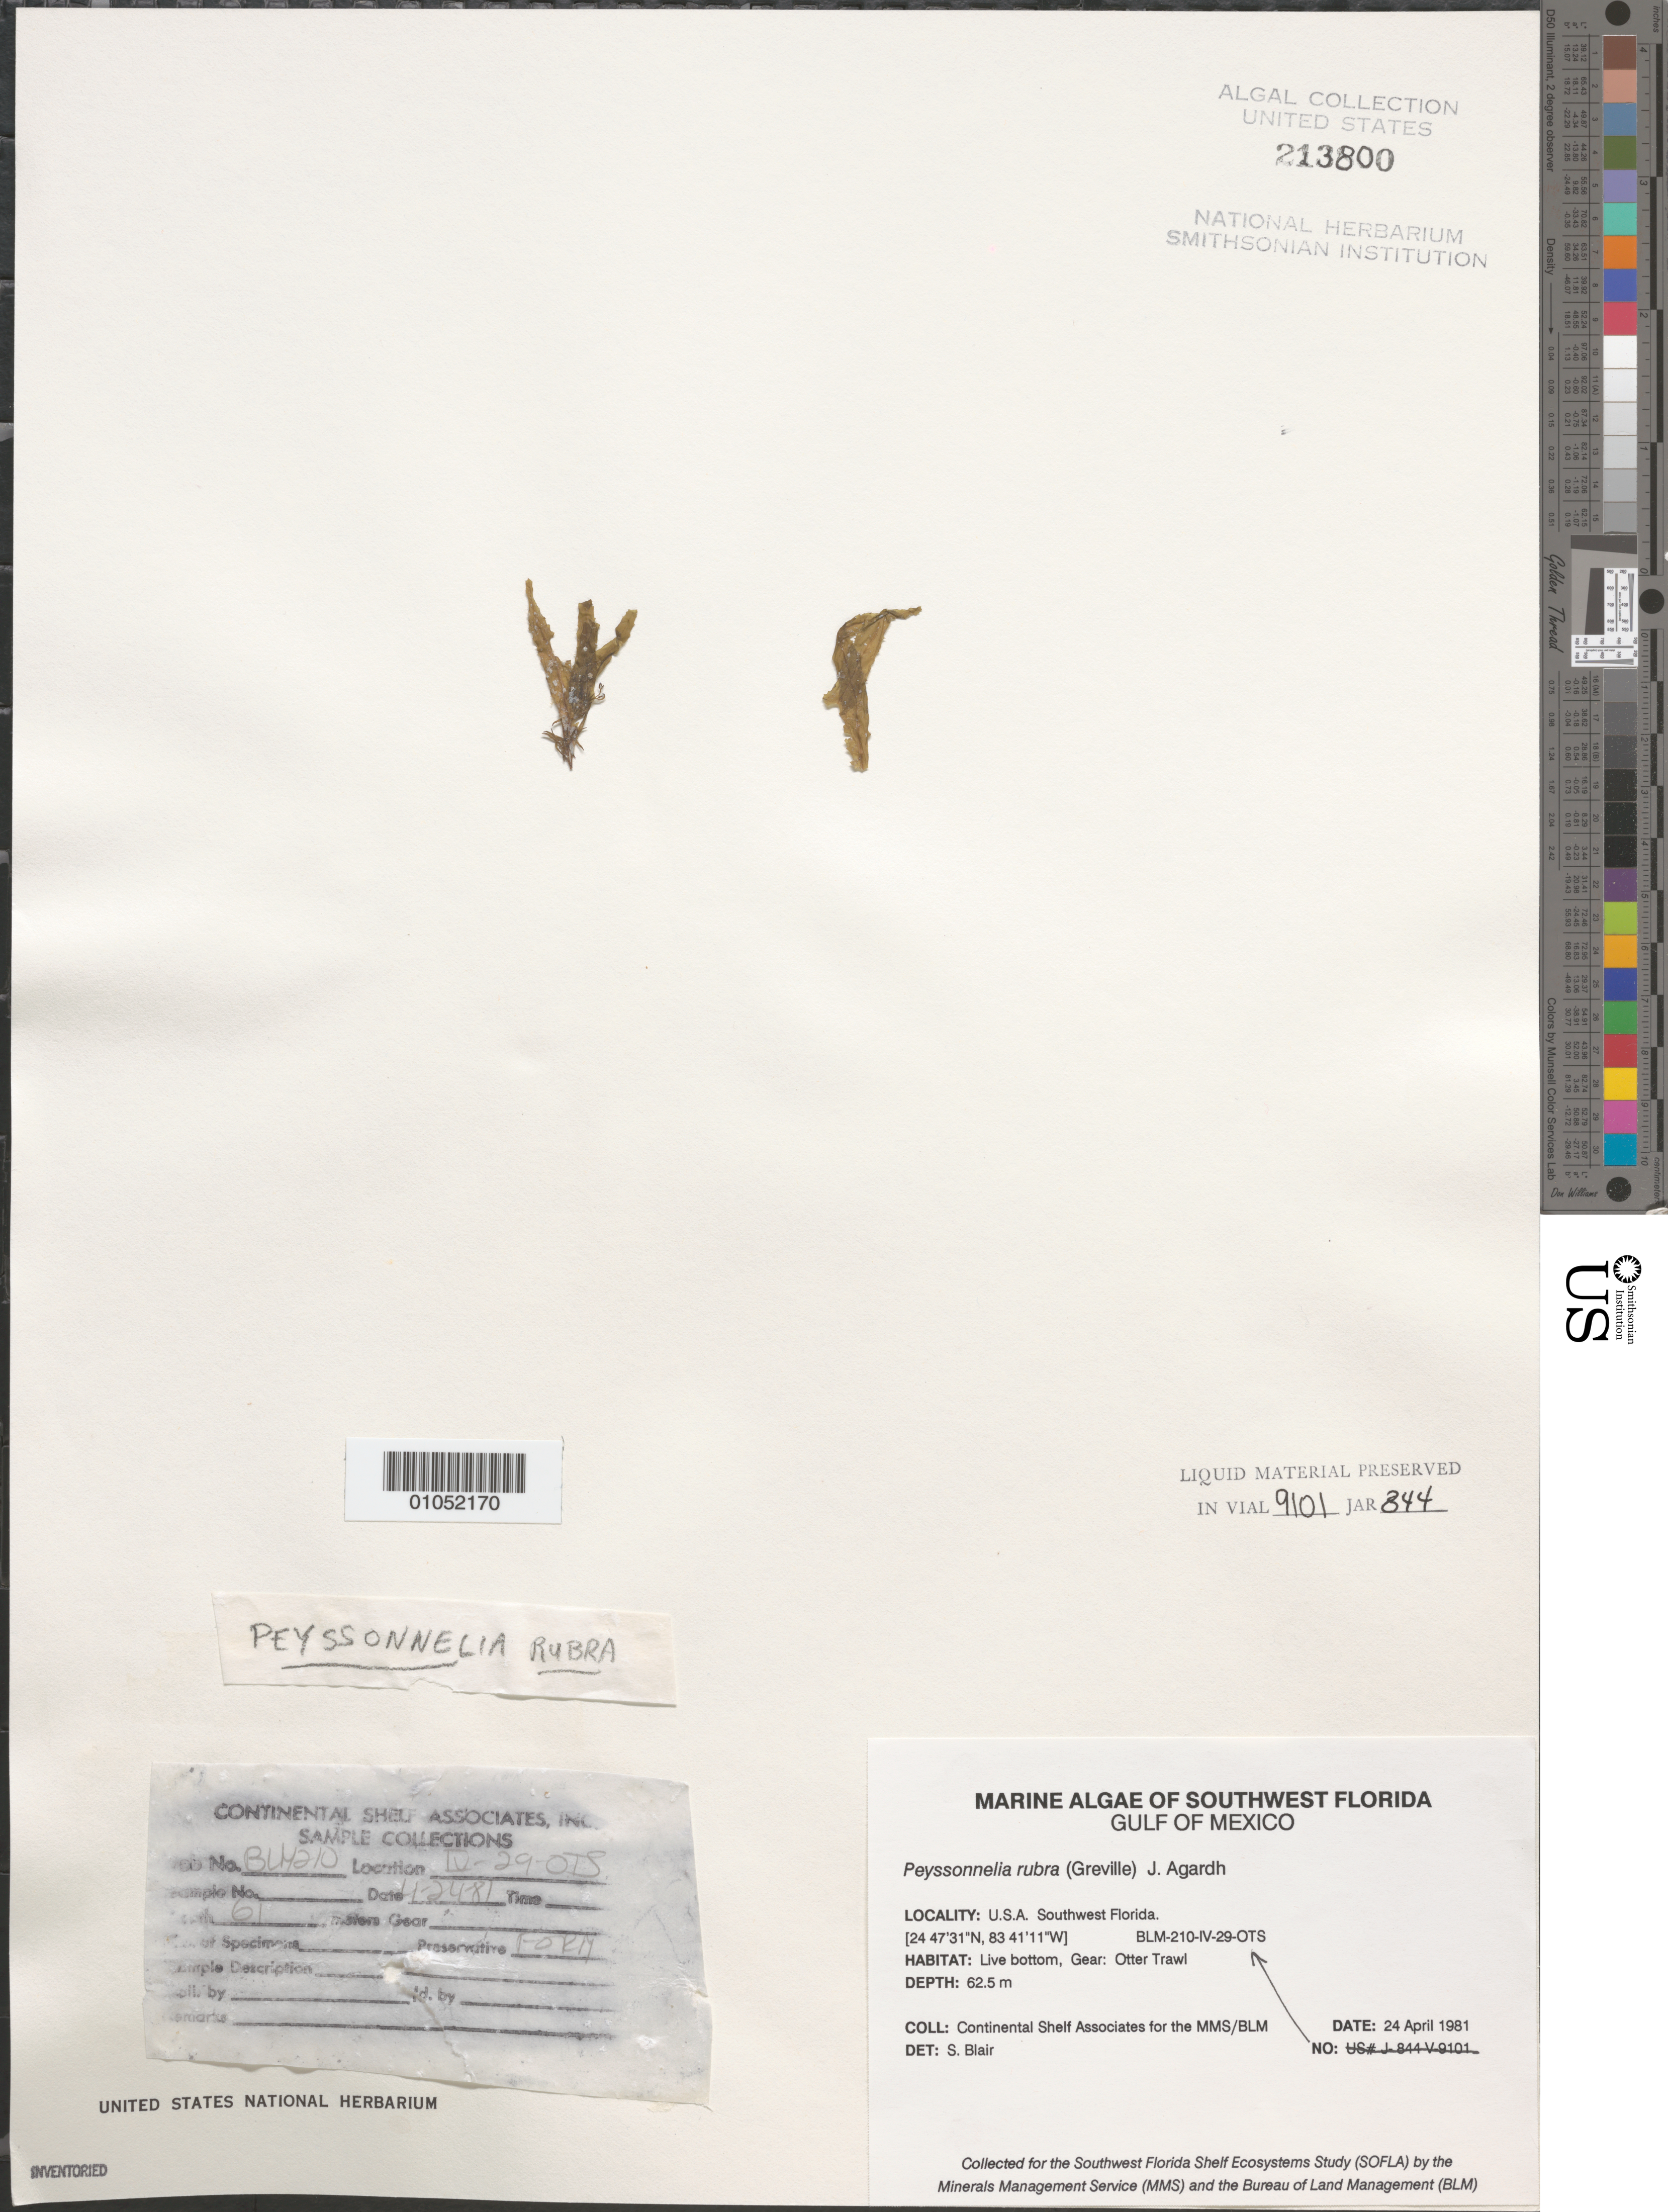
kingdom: Plantae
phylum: Rhodophyta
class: Florideophyceae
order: Peyssonneliales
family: Peyssonneliaceae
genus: Peyssonnelia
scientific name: Peyssonnelia rubra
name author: (Grev.) J. Agardh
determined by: Blair, S. M.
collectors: Continental Shelf Associates for the MMS/BLM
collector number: BLM-210-IV-29-OTS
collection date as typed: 24 Apr 1981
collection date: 1981-04-24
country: United States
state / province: Florida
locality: Gulf of Mexico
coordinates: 24 47'31"N, 83 41'11"W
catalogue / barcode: US 213800